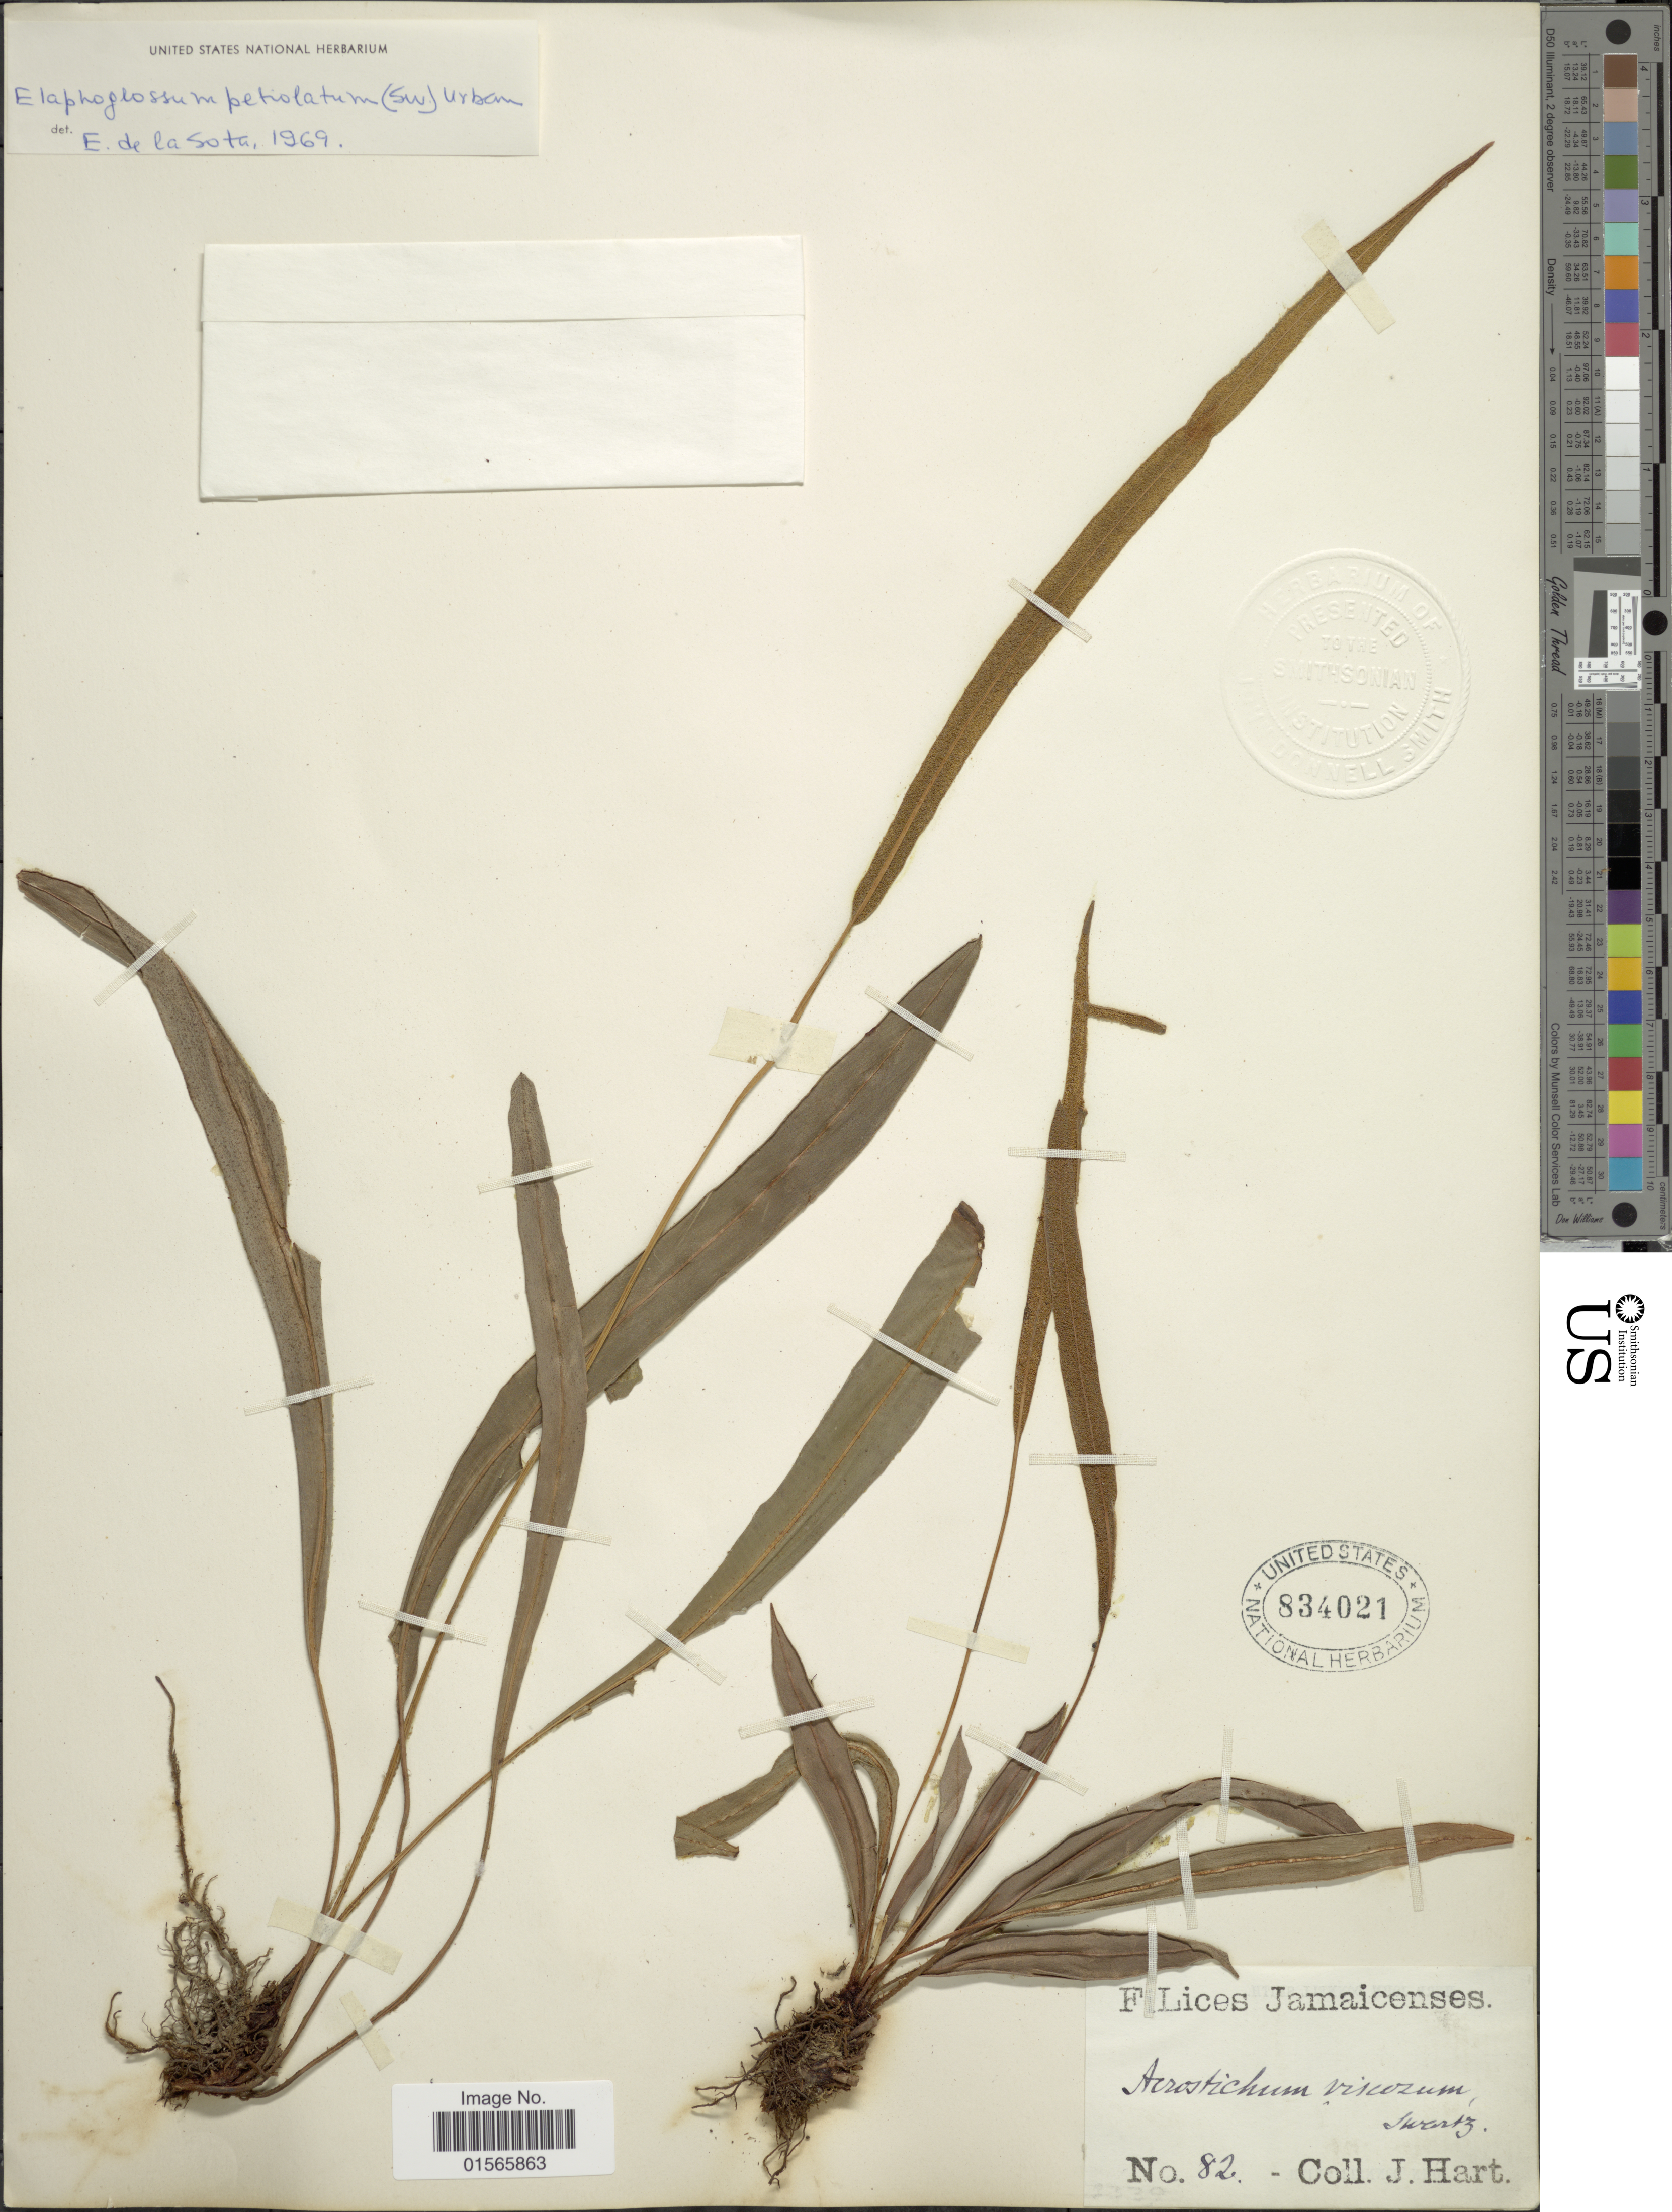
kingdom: Plantae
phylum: Tracheophyta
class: Polypodiopsida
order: Polypodiales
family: Dryopteridaceae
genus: Elaphoglossum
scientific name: Elaphoglossum peltatum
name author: (Sw.) Urb.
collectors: J. Hart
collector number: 82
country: Jamaica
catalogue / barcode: US 834021